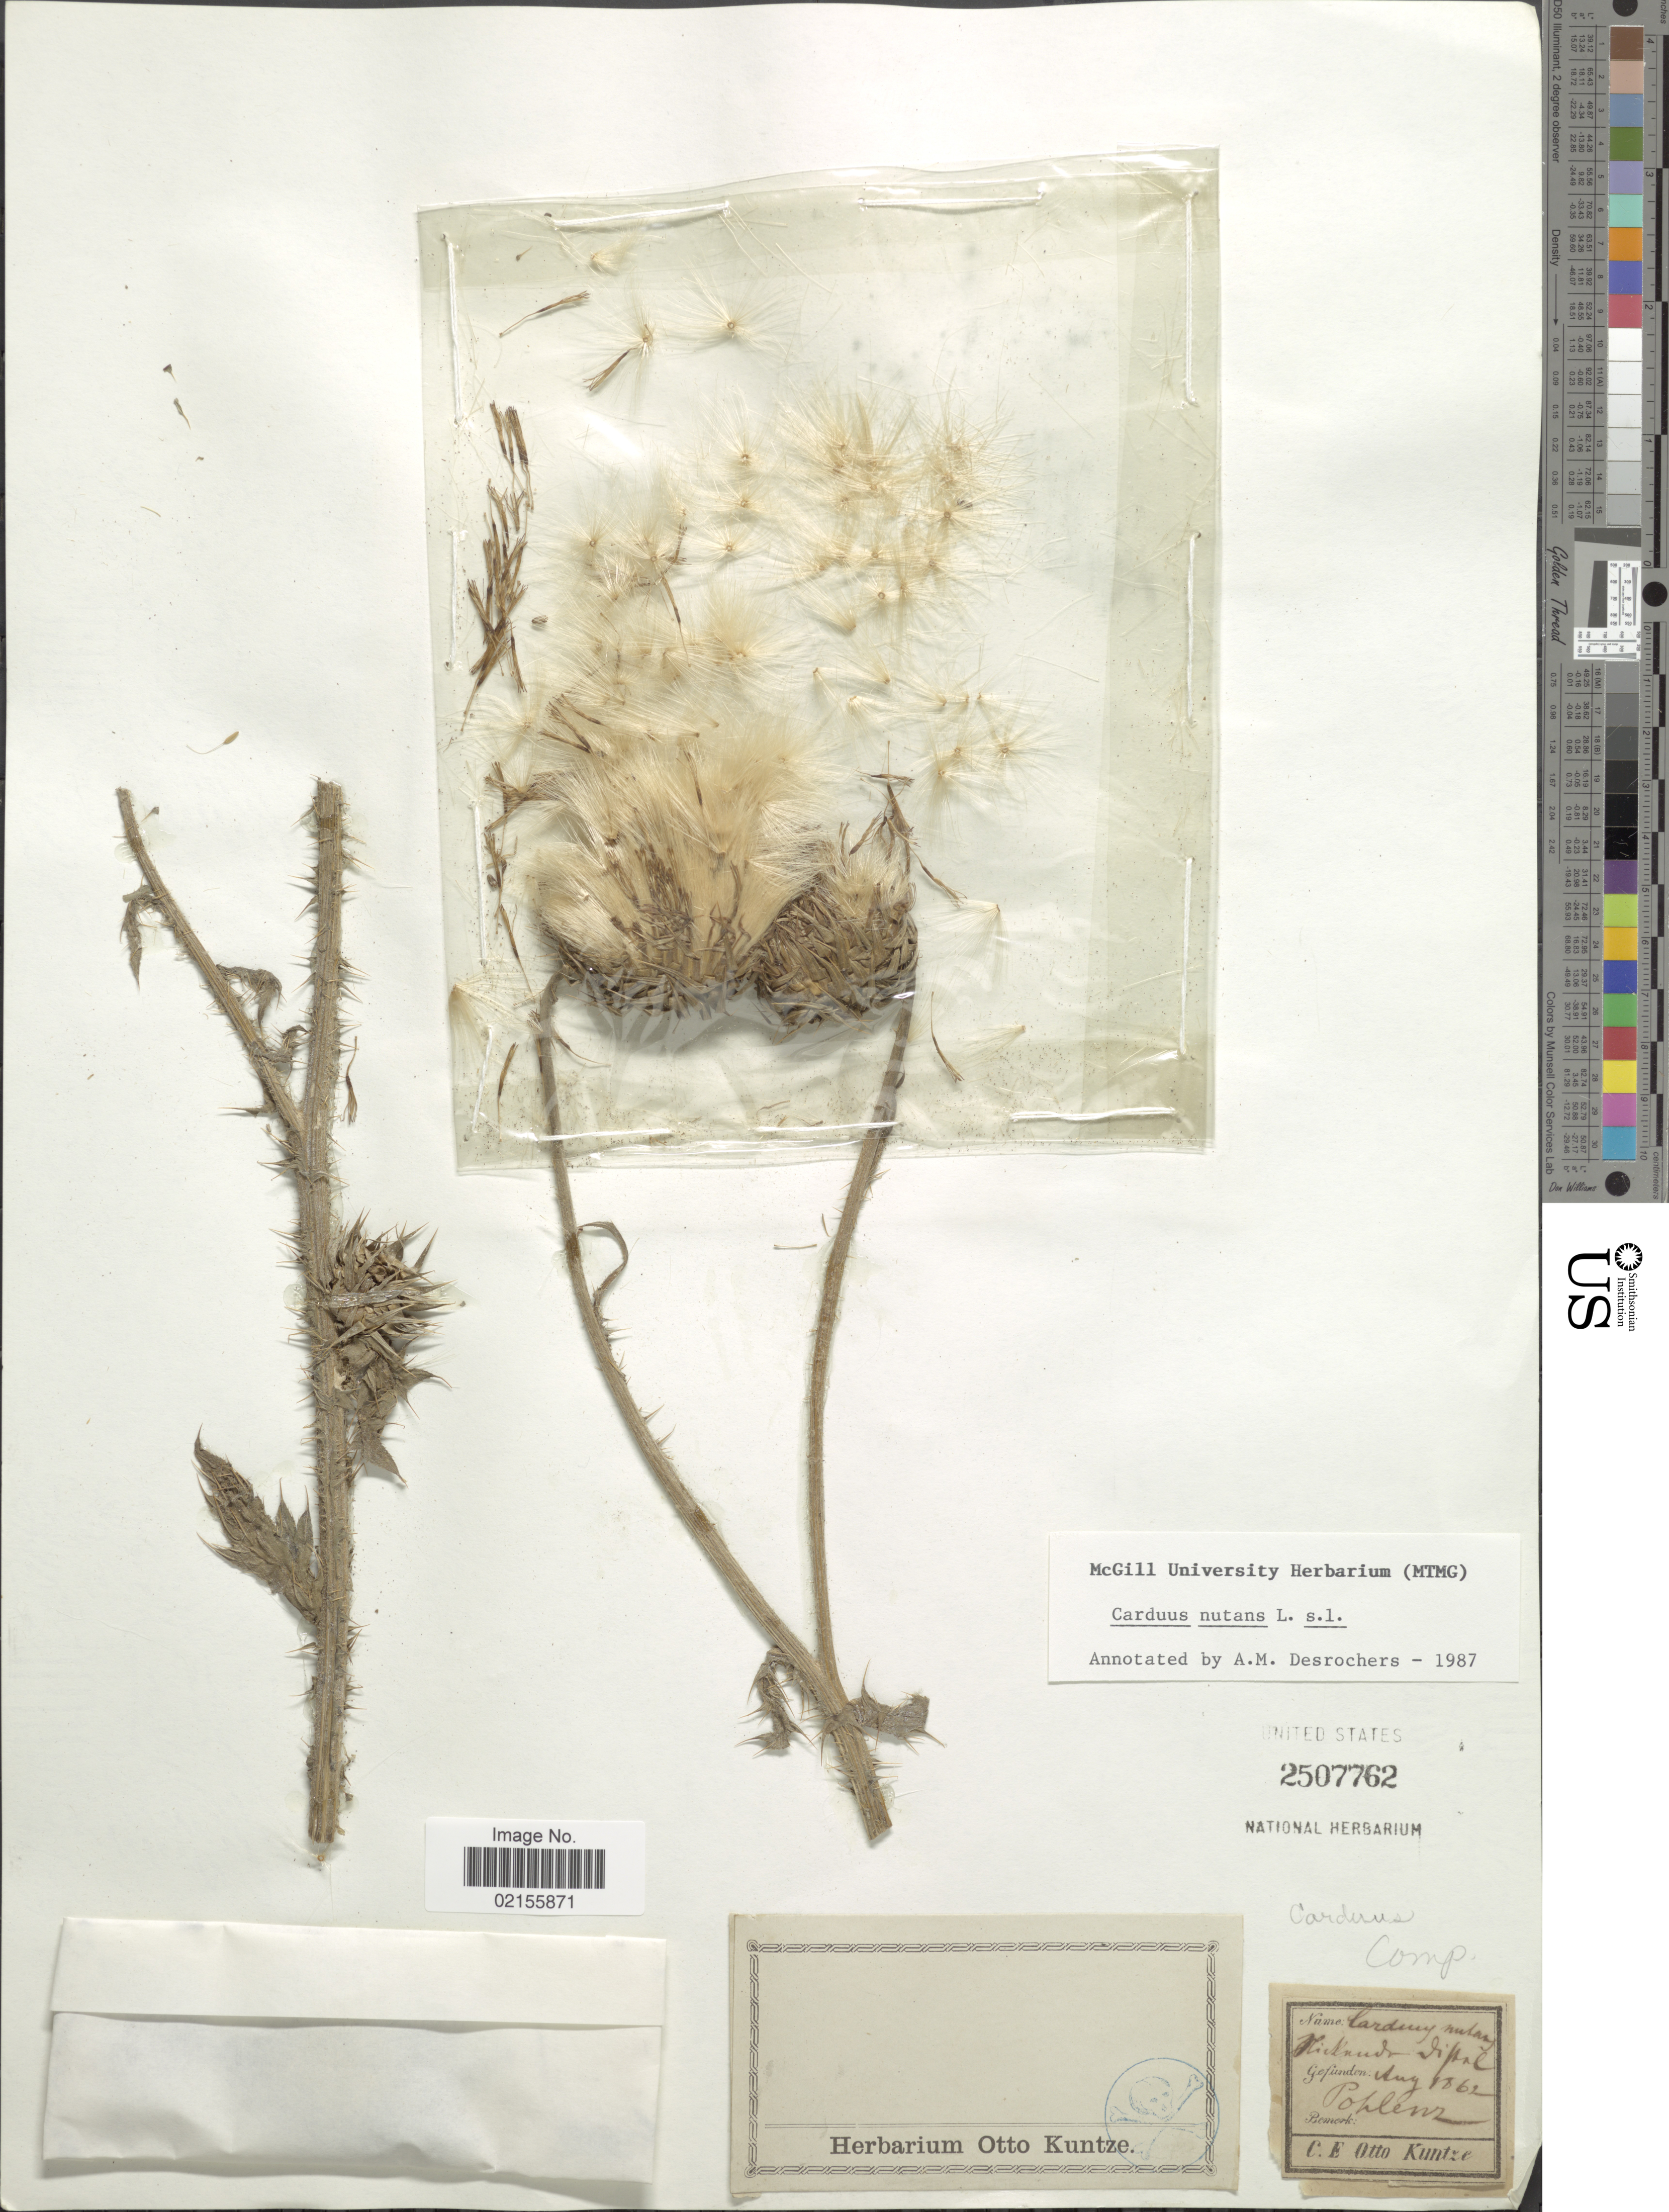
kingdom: Plantae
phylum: Tracheophyta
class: Magnoliopsida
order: Asterales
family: Asteraceae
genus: Carduus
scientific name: Carduus nutans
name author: L.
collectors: C.E.O. Kuntze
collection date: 1862-07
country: Germany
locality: Pohlenz [interpreted]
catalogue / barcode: US 2507762